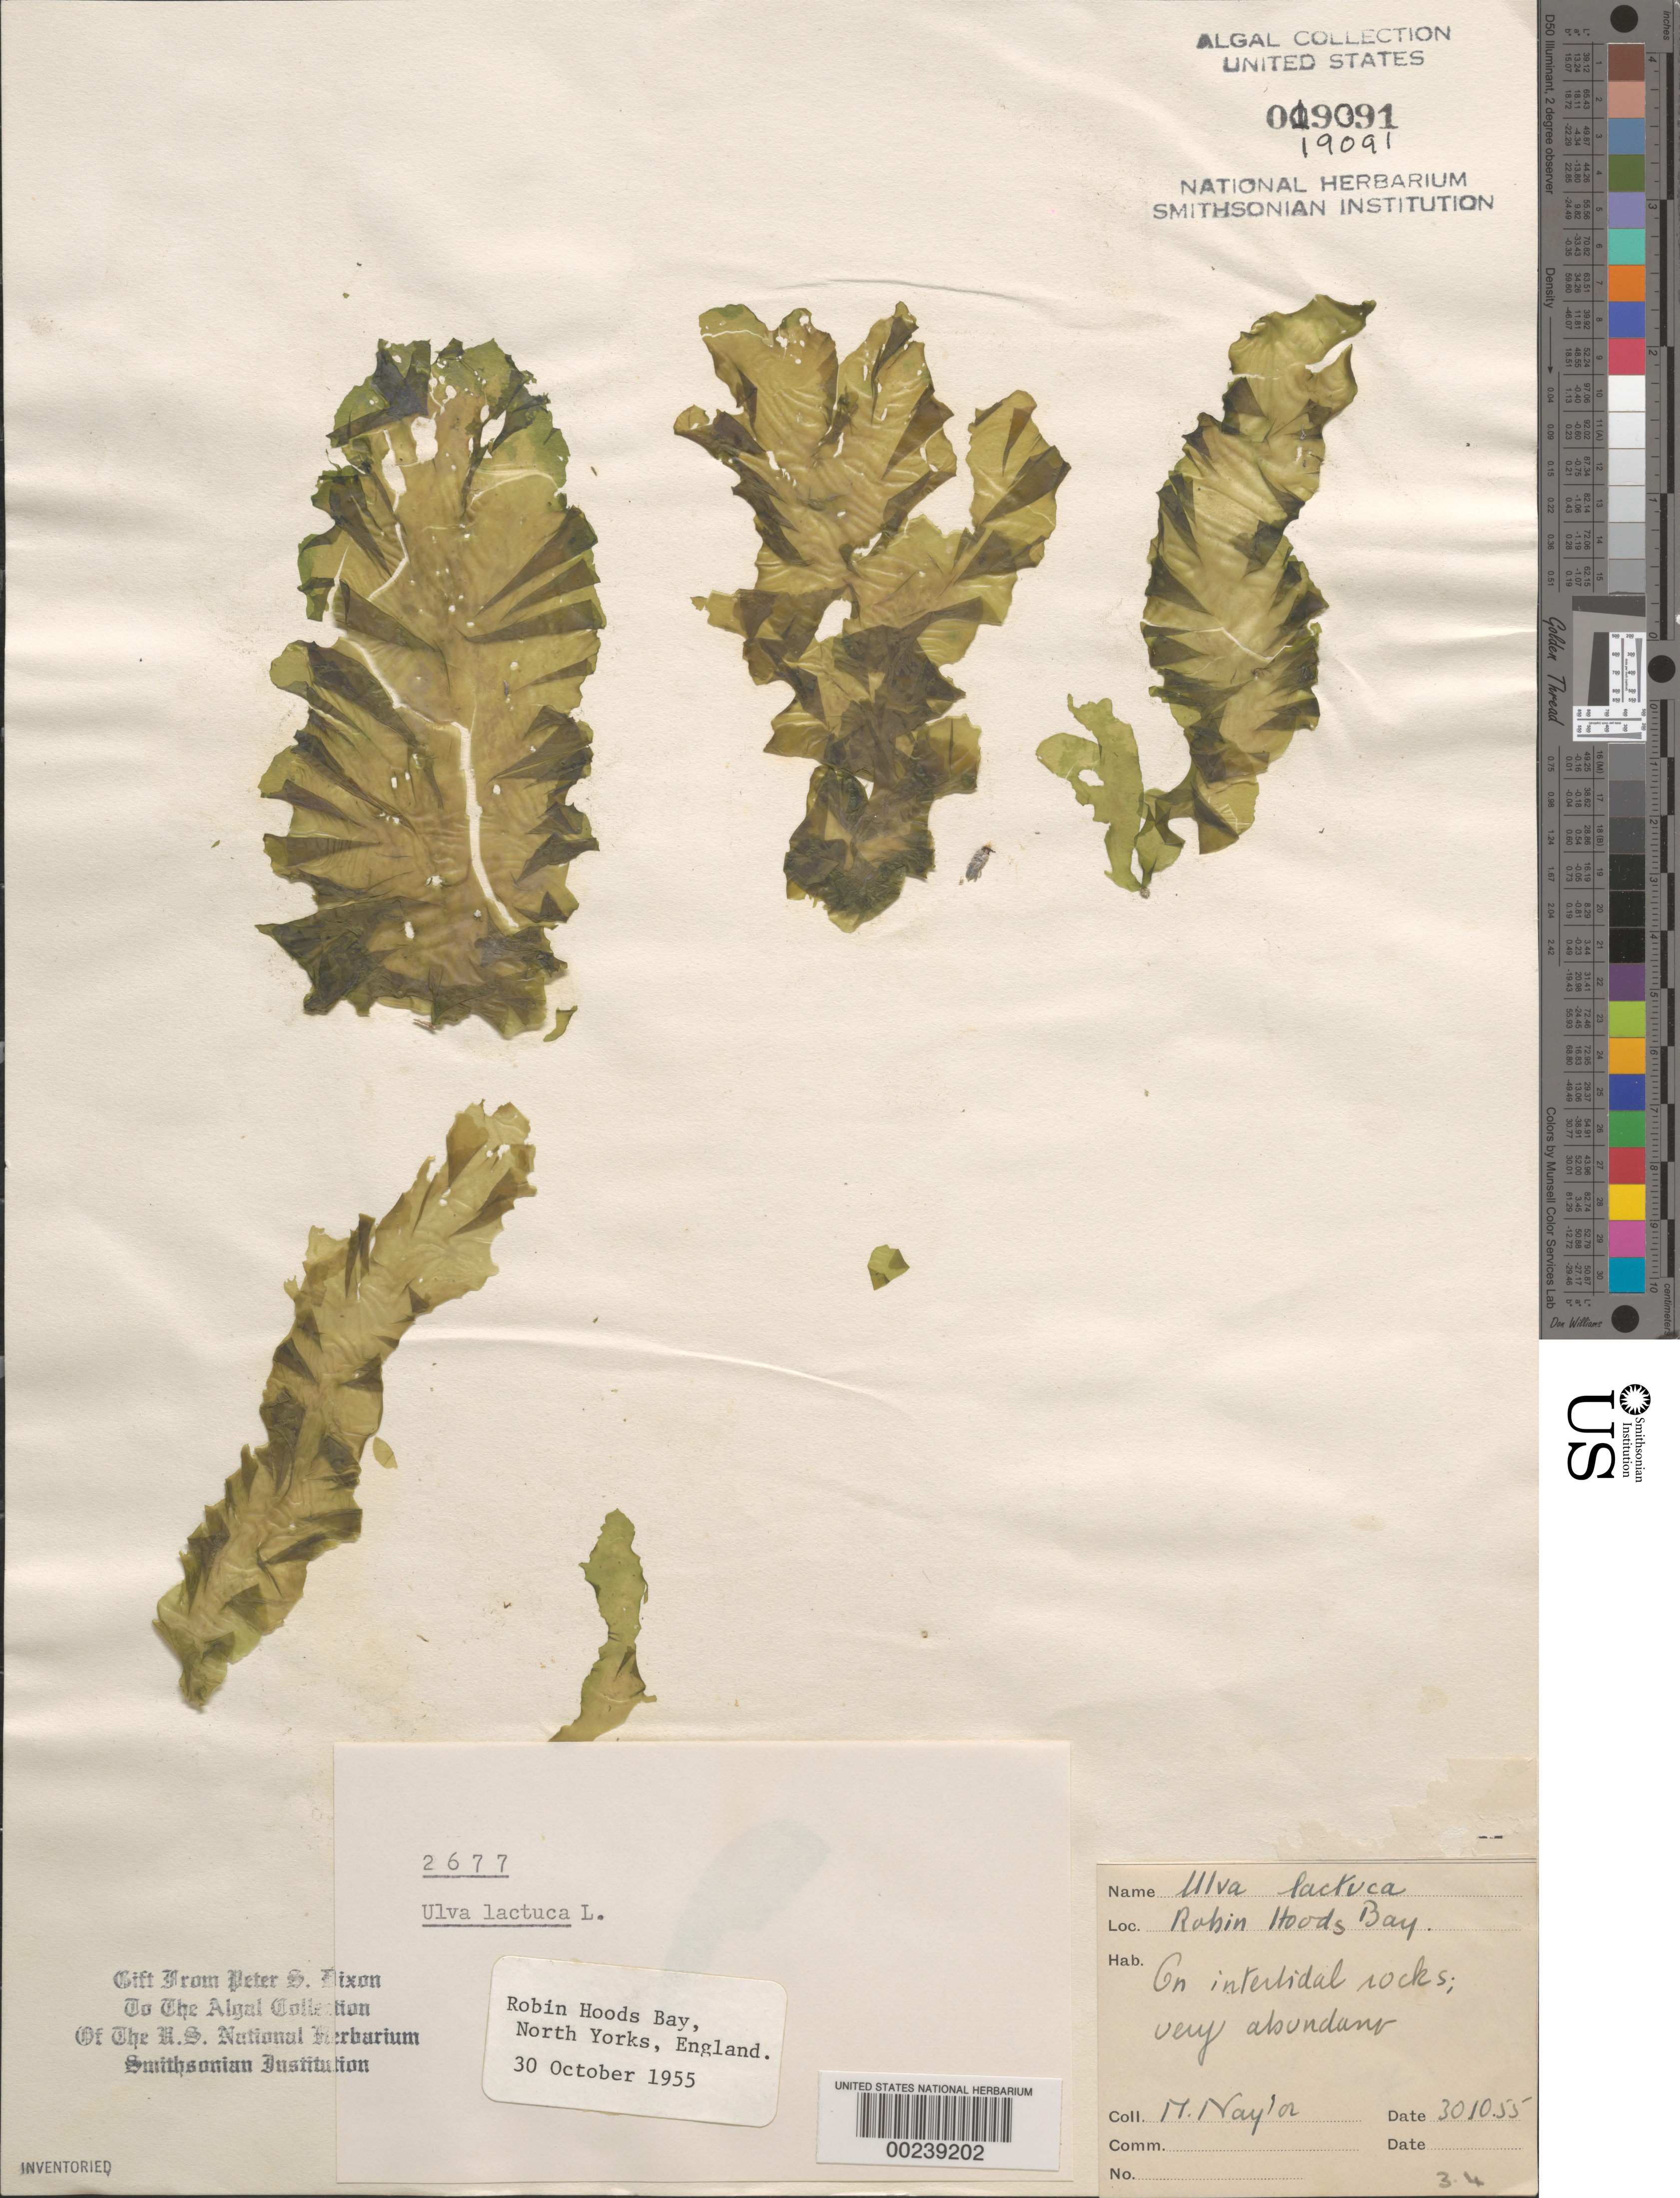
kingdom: Plantae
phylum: Chlorophyta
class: Ulvophyceae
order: Ulvales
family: Ulvaceae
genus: Ulva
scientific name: Ulva lactuca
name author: L.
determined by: Dixon, P. S.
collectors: M. Roberts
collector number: PSD 2677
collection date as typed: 30 Oct 1955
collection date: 1955-10-30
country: United Kingdom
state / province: England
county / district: North Yorkshire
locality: Robin Hoods Bay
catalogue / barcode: US 19091